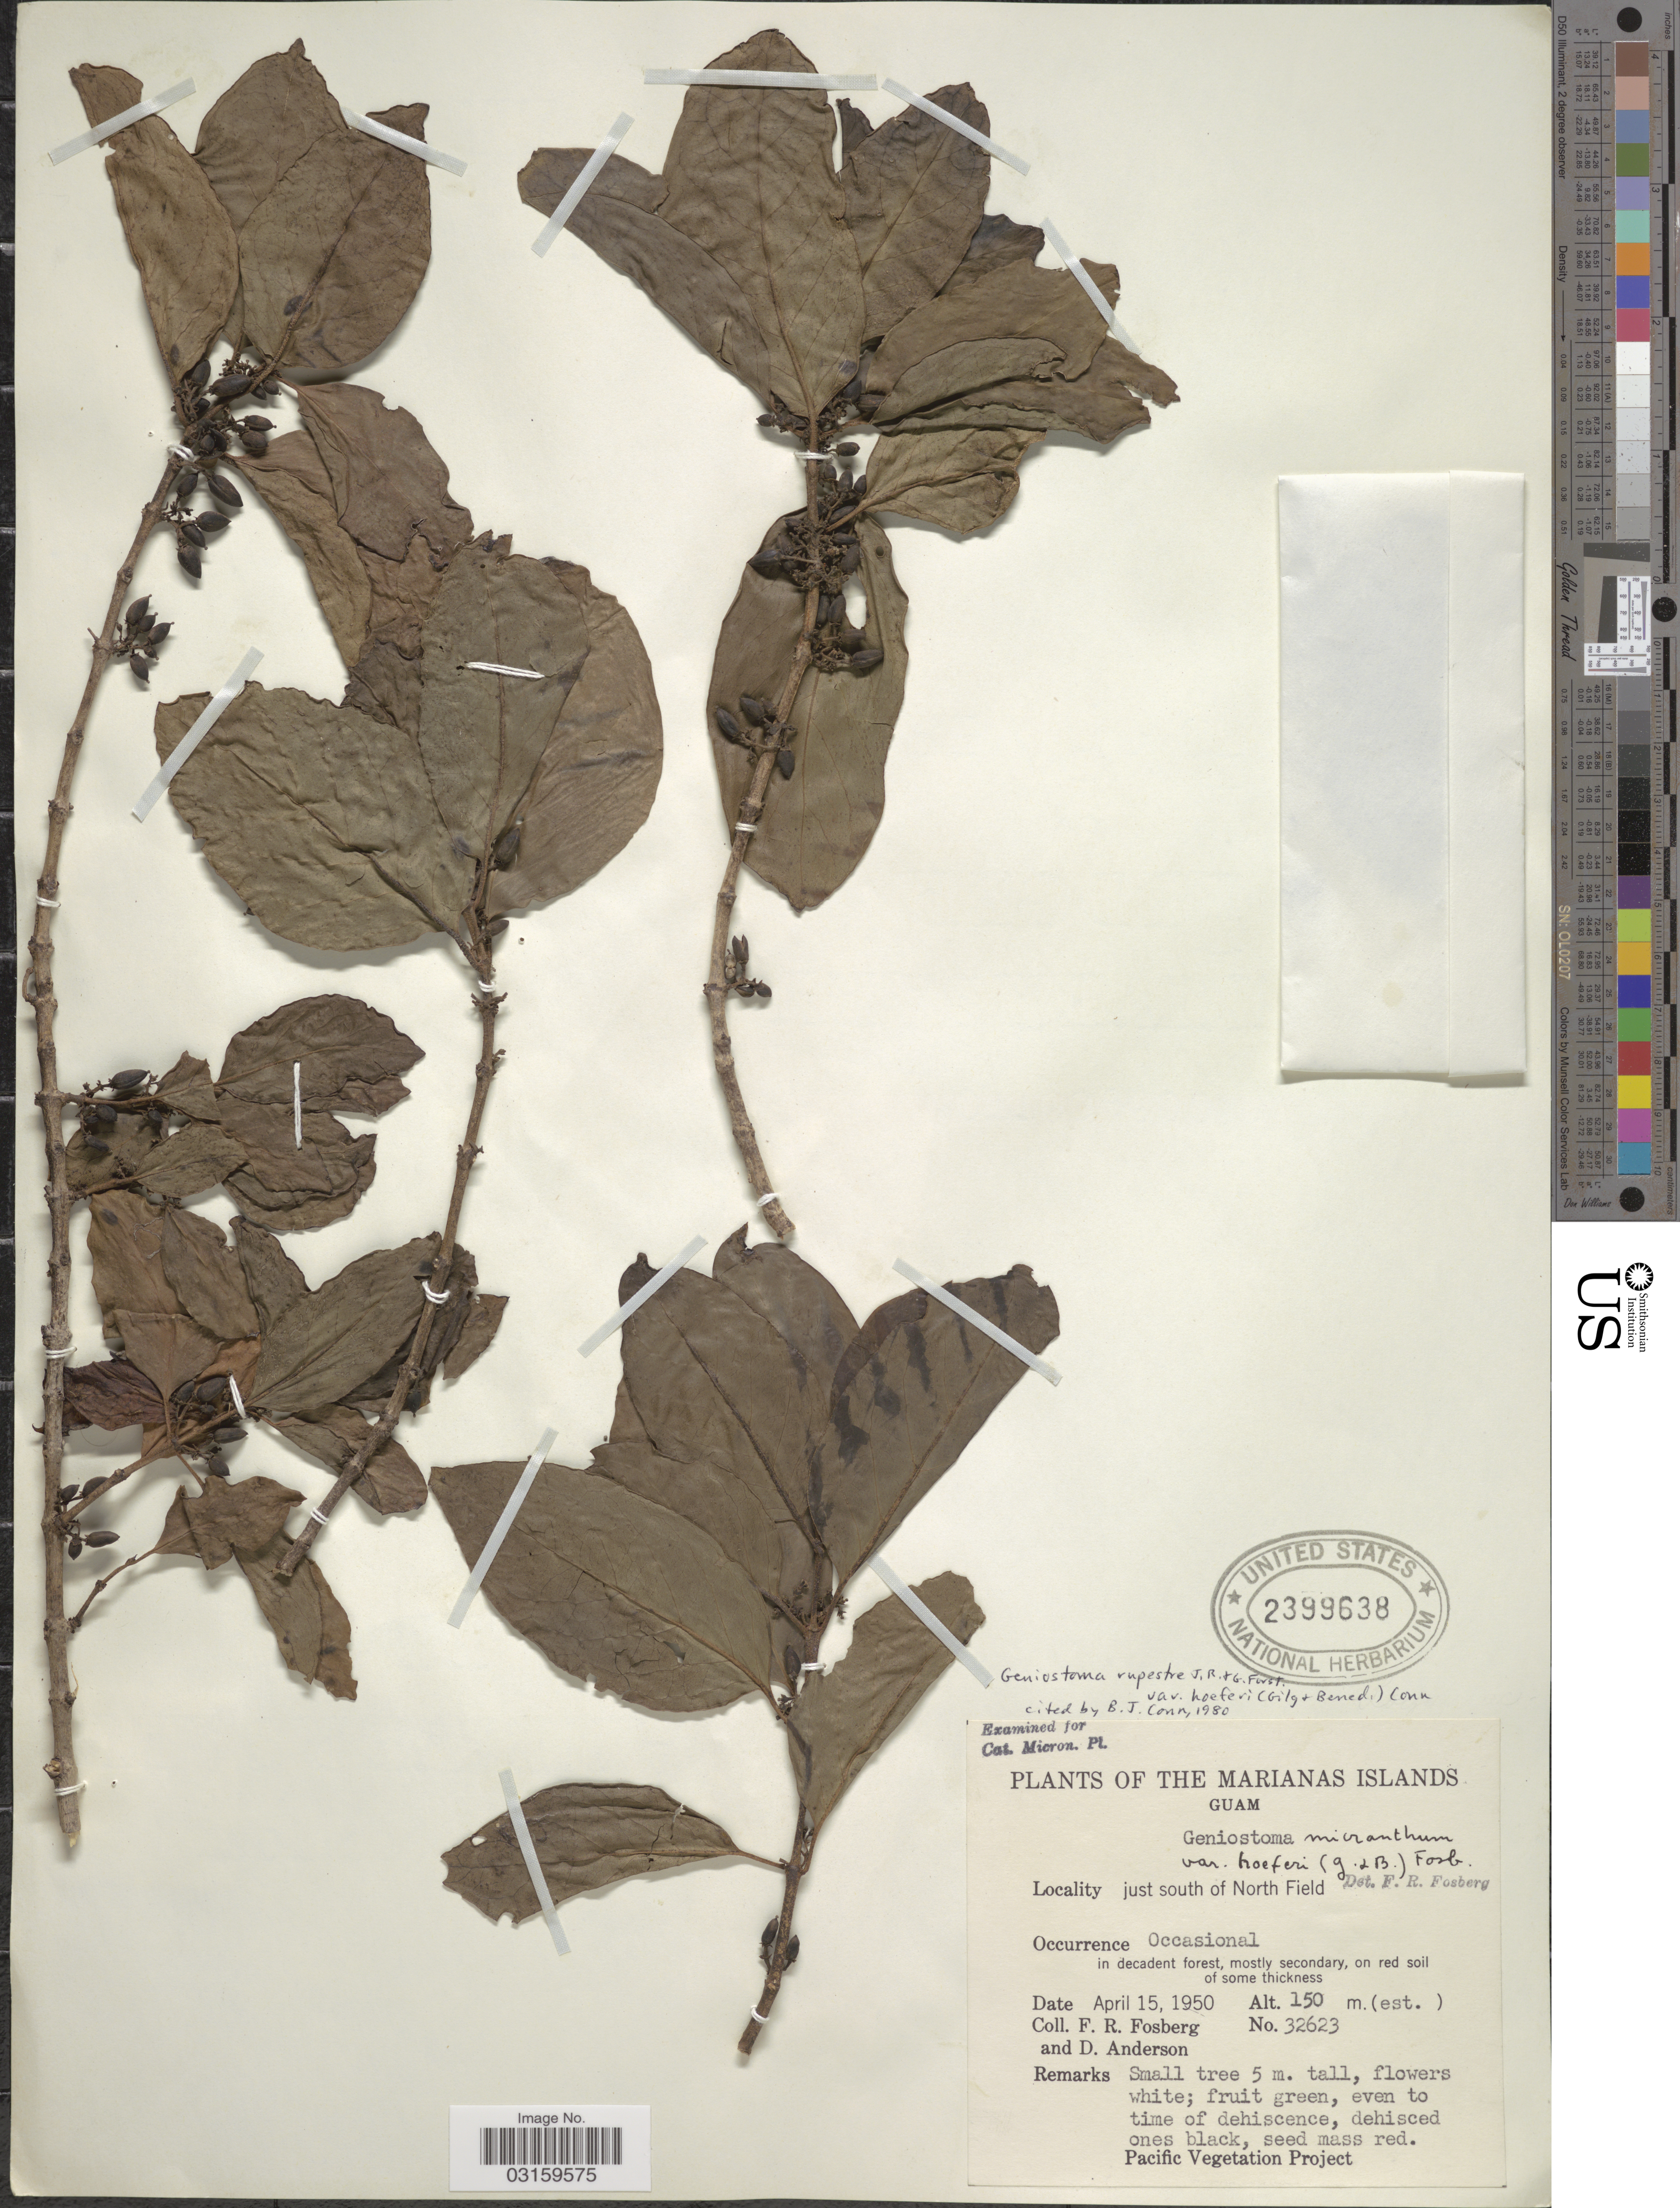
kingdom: Plantae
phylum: Tracheophyta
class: Magnoliopsida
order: Gentianales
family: Loganiaceae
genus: Geniostoma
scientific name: Geniostoma rupestre var. hoeferi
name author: (Gilg & Benedict) B.J. Conn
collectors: F. R. Fosberg & D. Anderson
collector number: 32623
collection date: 1950-04-15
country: Guam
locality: Marianas Islands. Just south of North Field.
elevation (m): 150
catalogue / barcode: US 2399638